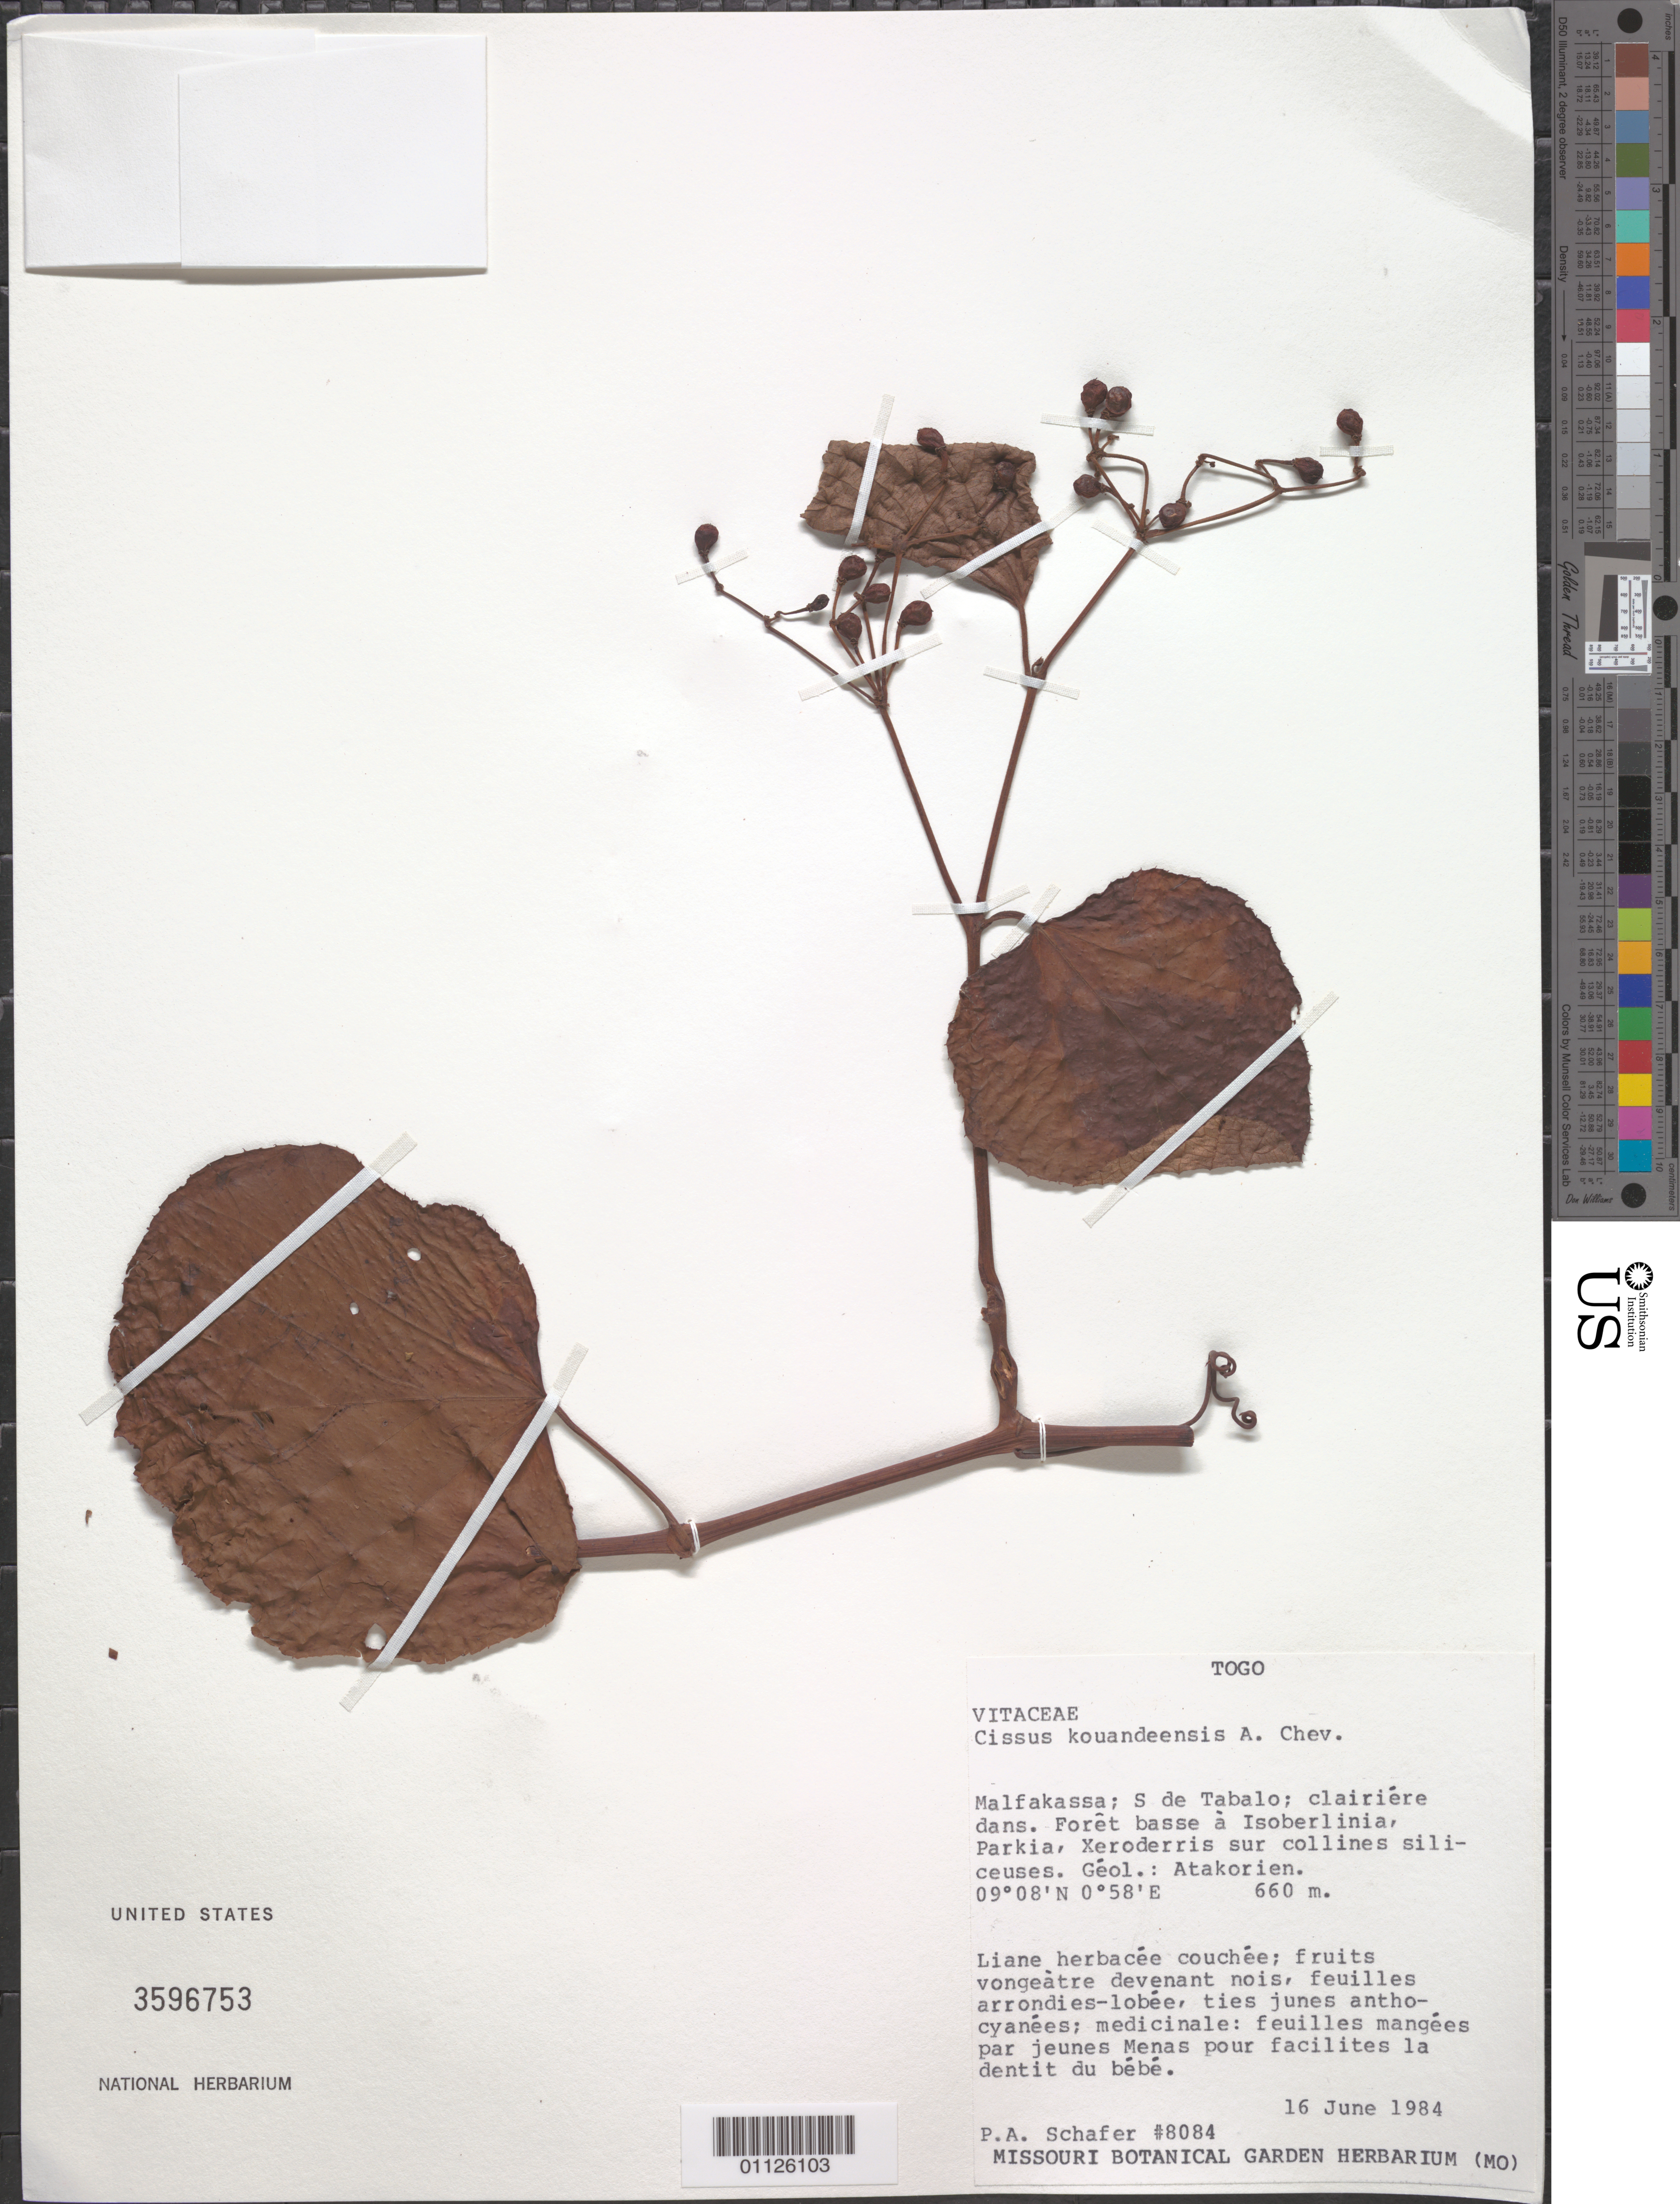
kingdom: Plantae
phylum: Tracheophyta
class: Magnoliopsida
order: Vitales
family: Vitaceae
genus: Cissus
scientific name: Cissus kouandeensis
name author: A. Chev.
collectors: P. A. Schäfer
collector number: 8084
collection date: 1984-06-16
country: Togo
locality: Malfakassa; S de Tabalo.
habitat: Liana.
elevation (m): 660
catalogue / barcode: US 3596753